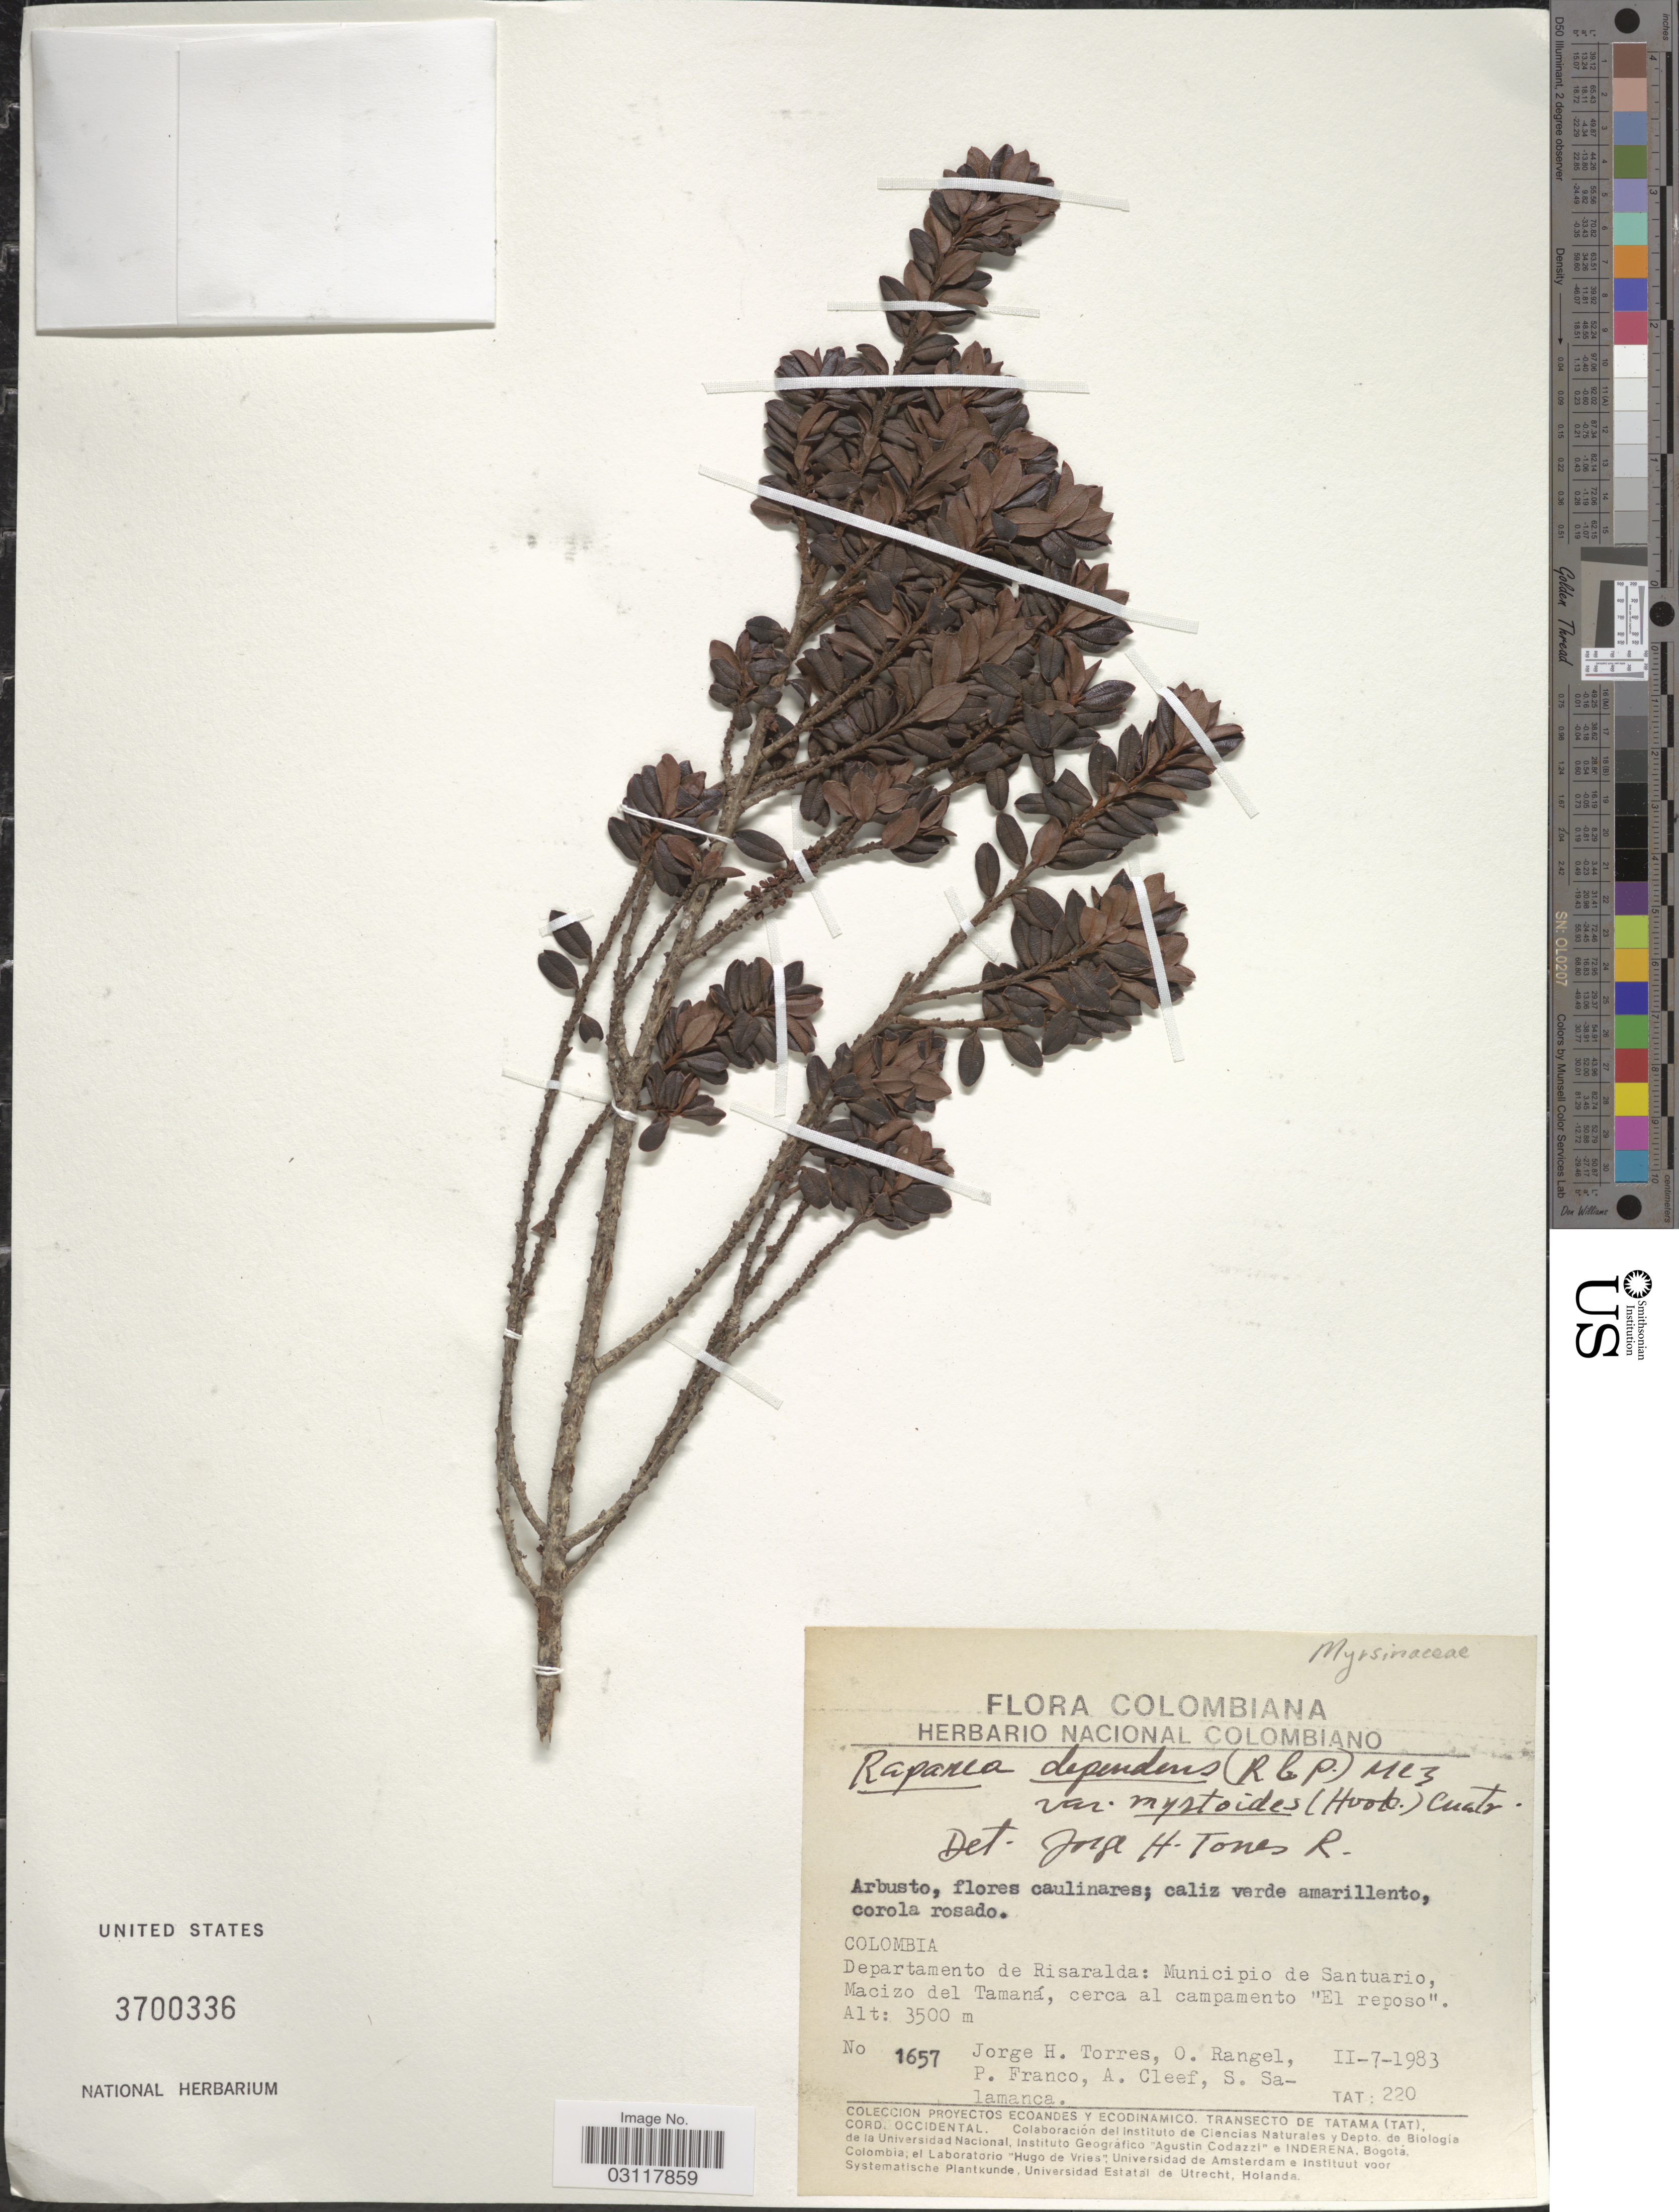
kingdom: Plantae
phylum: Tracheophyta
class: Magnoliopsida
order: Ericales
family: Primulaceae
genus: Rapanea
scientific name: Rapanea dependens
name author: (Ruiz & Pav.) Mez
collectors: J. H. Torres, O. Rangel, P. Franco, A. M. Cleef & S. Salamanca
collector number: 1657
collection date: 1983-02-07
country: Colombia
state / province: Risaralda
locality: Departamento de Risaralda: Municipio de Santuario, Macizo del Tamaná, cerca al campamento "El reposo".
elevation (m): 3500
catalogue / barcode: US 3700336